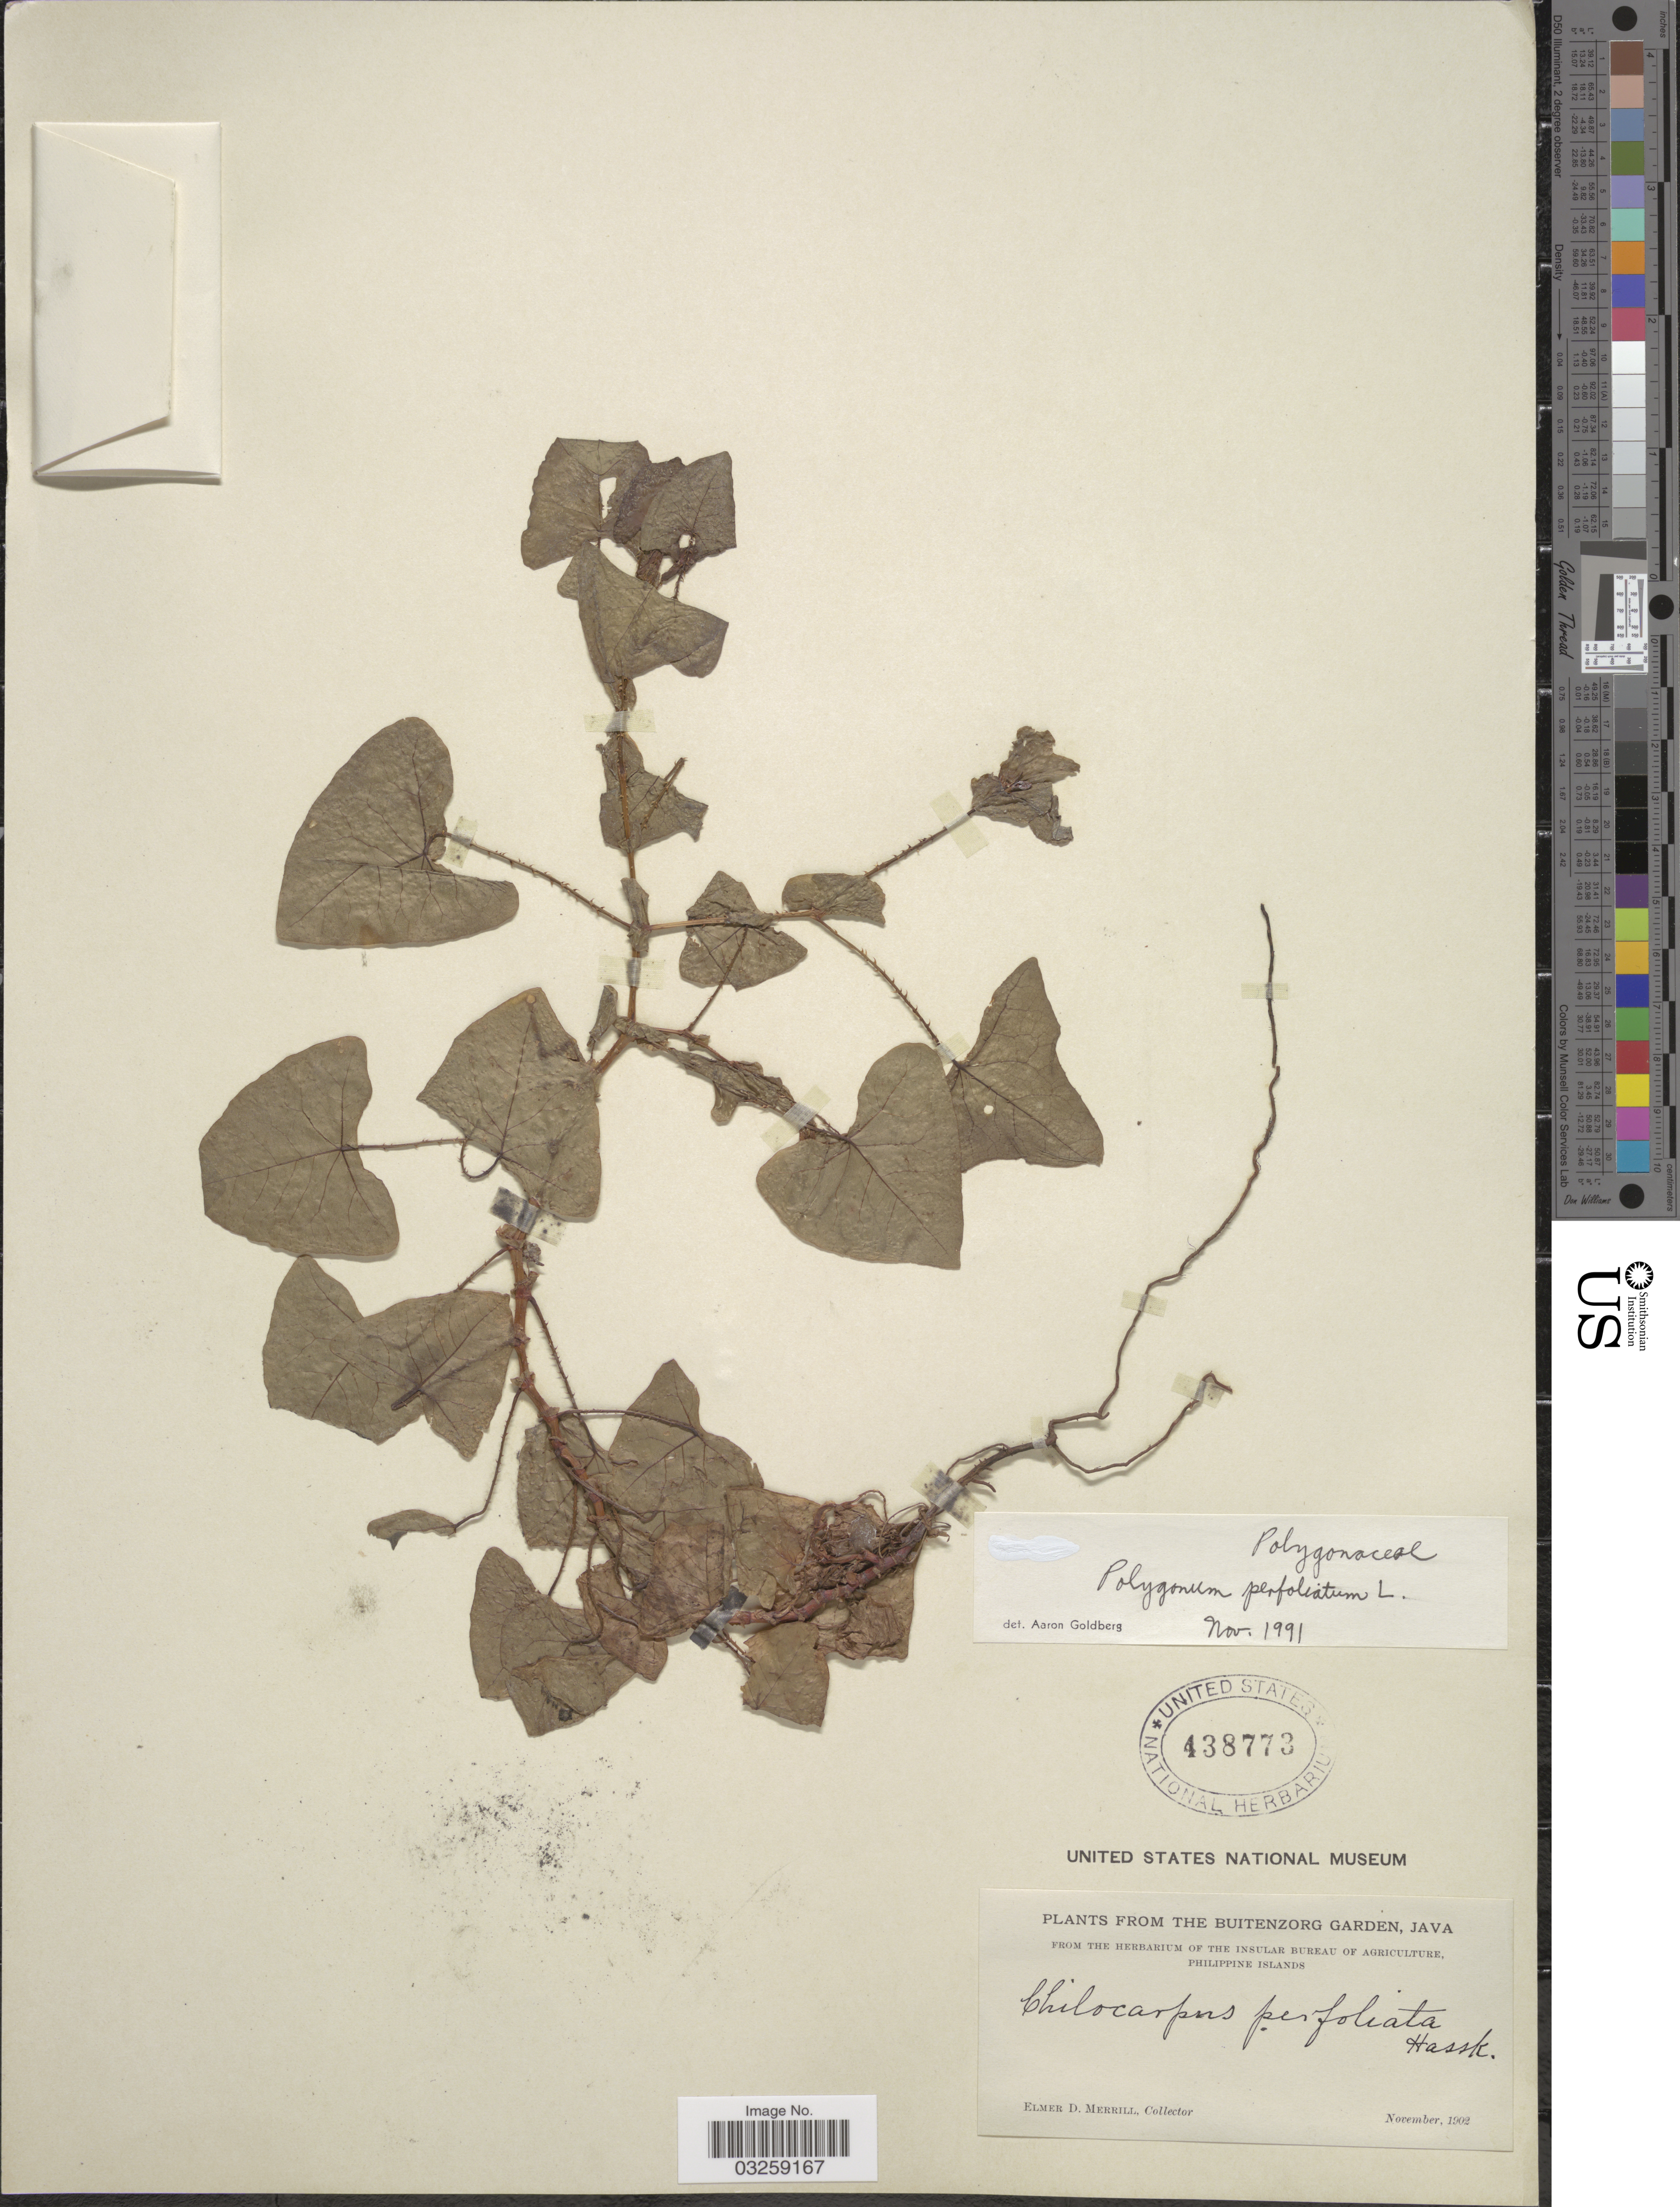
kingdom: Plantae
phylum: Tracheophyta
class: Magnoliopsida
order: Caryophyllales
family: Polygonaceae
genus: Polygonum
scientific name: Polygonum perfoliatum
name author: L.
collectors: E. D. Merrill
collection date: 1902-11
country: Indonesia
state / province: Java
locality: Buitenzorg Garden.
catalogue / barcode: US 438773